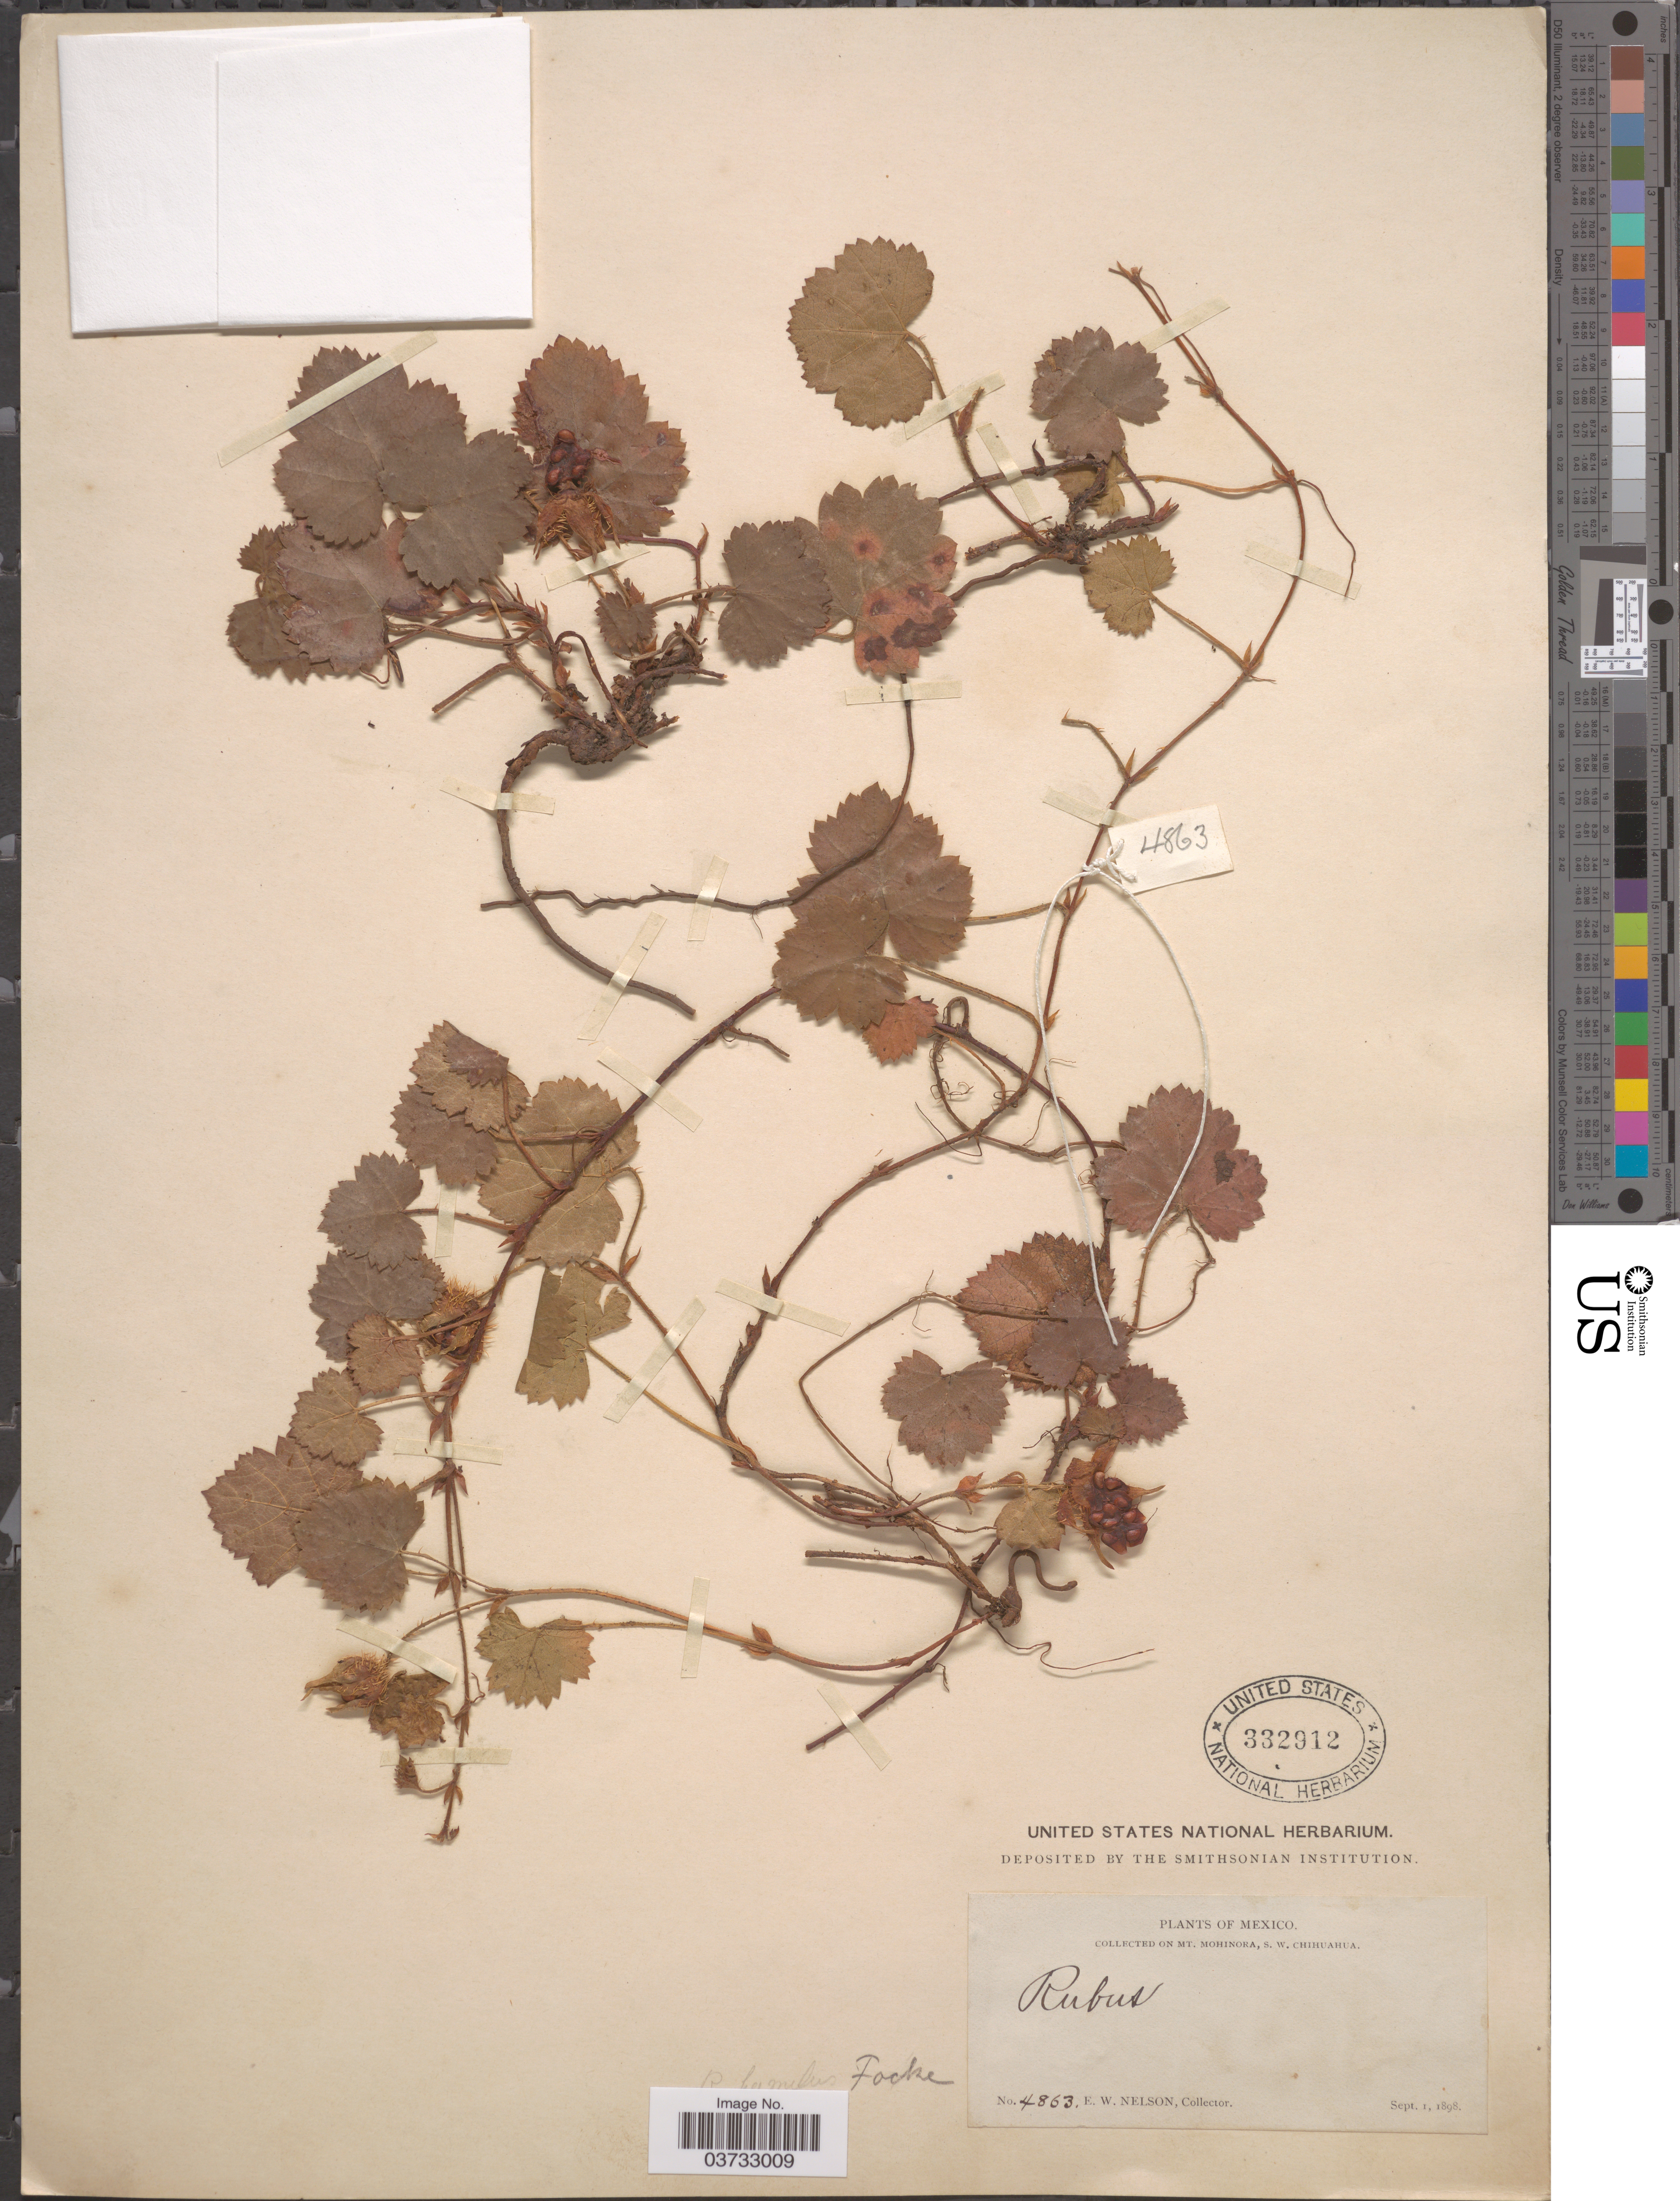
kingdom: Plantae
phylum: Tracheophyta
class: Magnoliopsida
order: Rosales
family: Rosaceae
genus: Rubus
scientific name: Rubus pumilus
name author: Focke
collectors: E. W. Nelson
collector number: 4863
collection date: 1898-09-01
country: Mexico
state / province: Chihuahua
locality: Mt. Mohinora, S. W. Chihuahua.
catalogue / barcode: US 332912